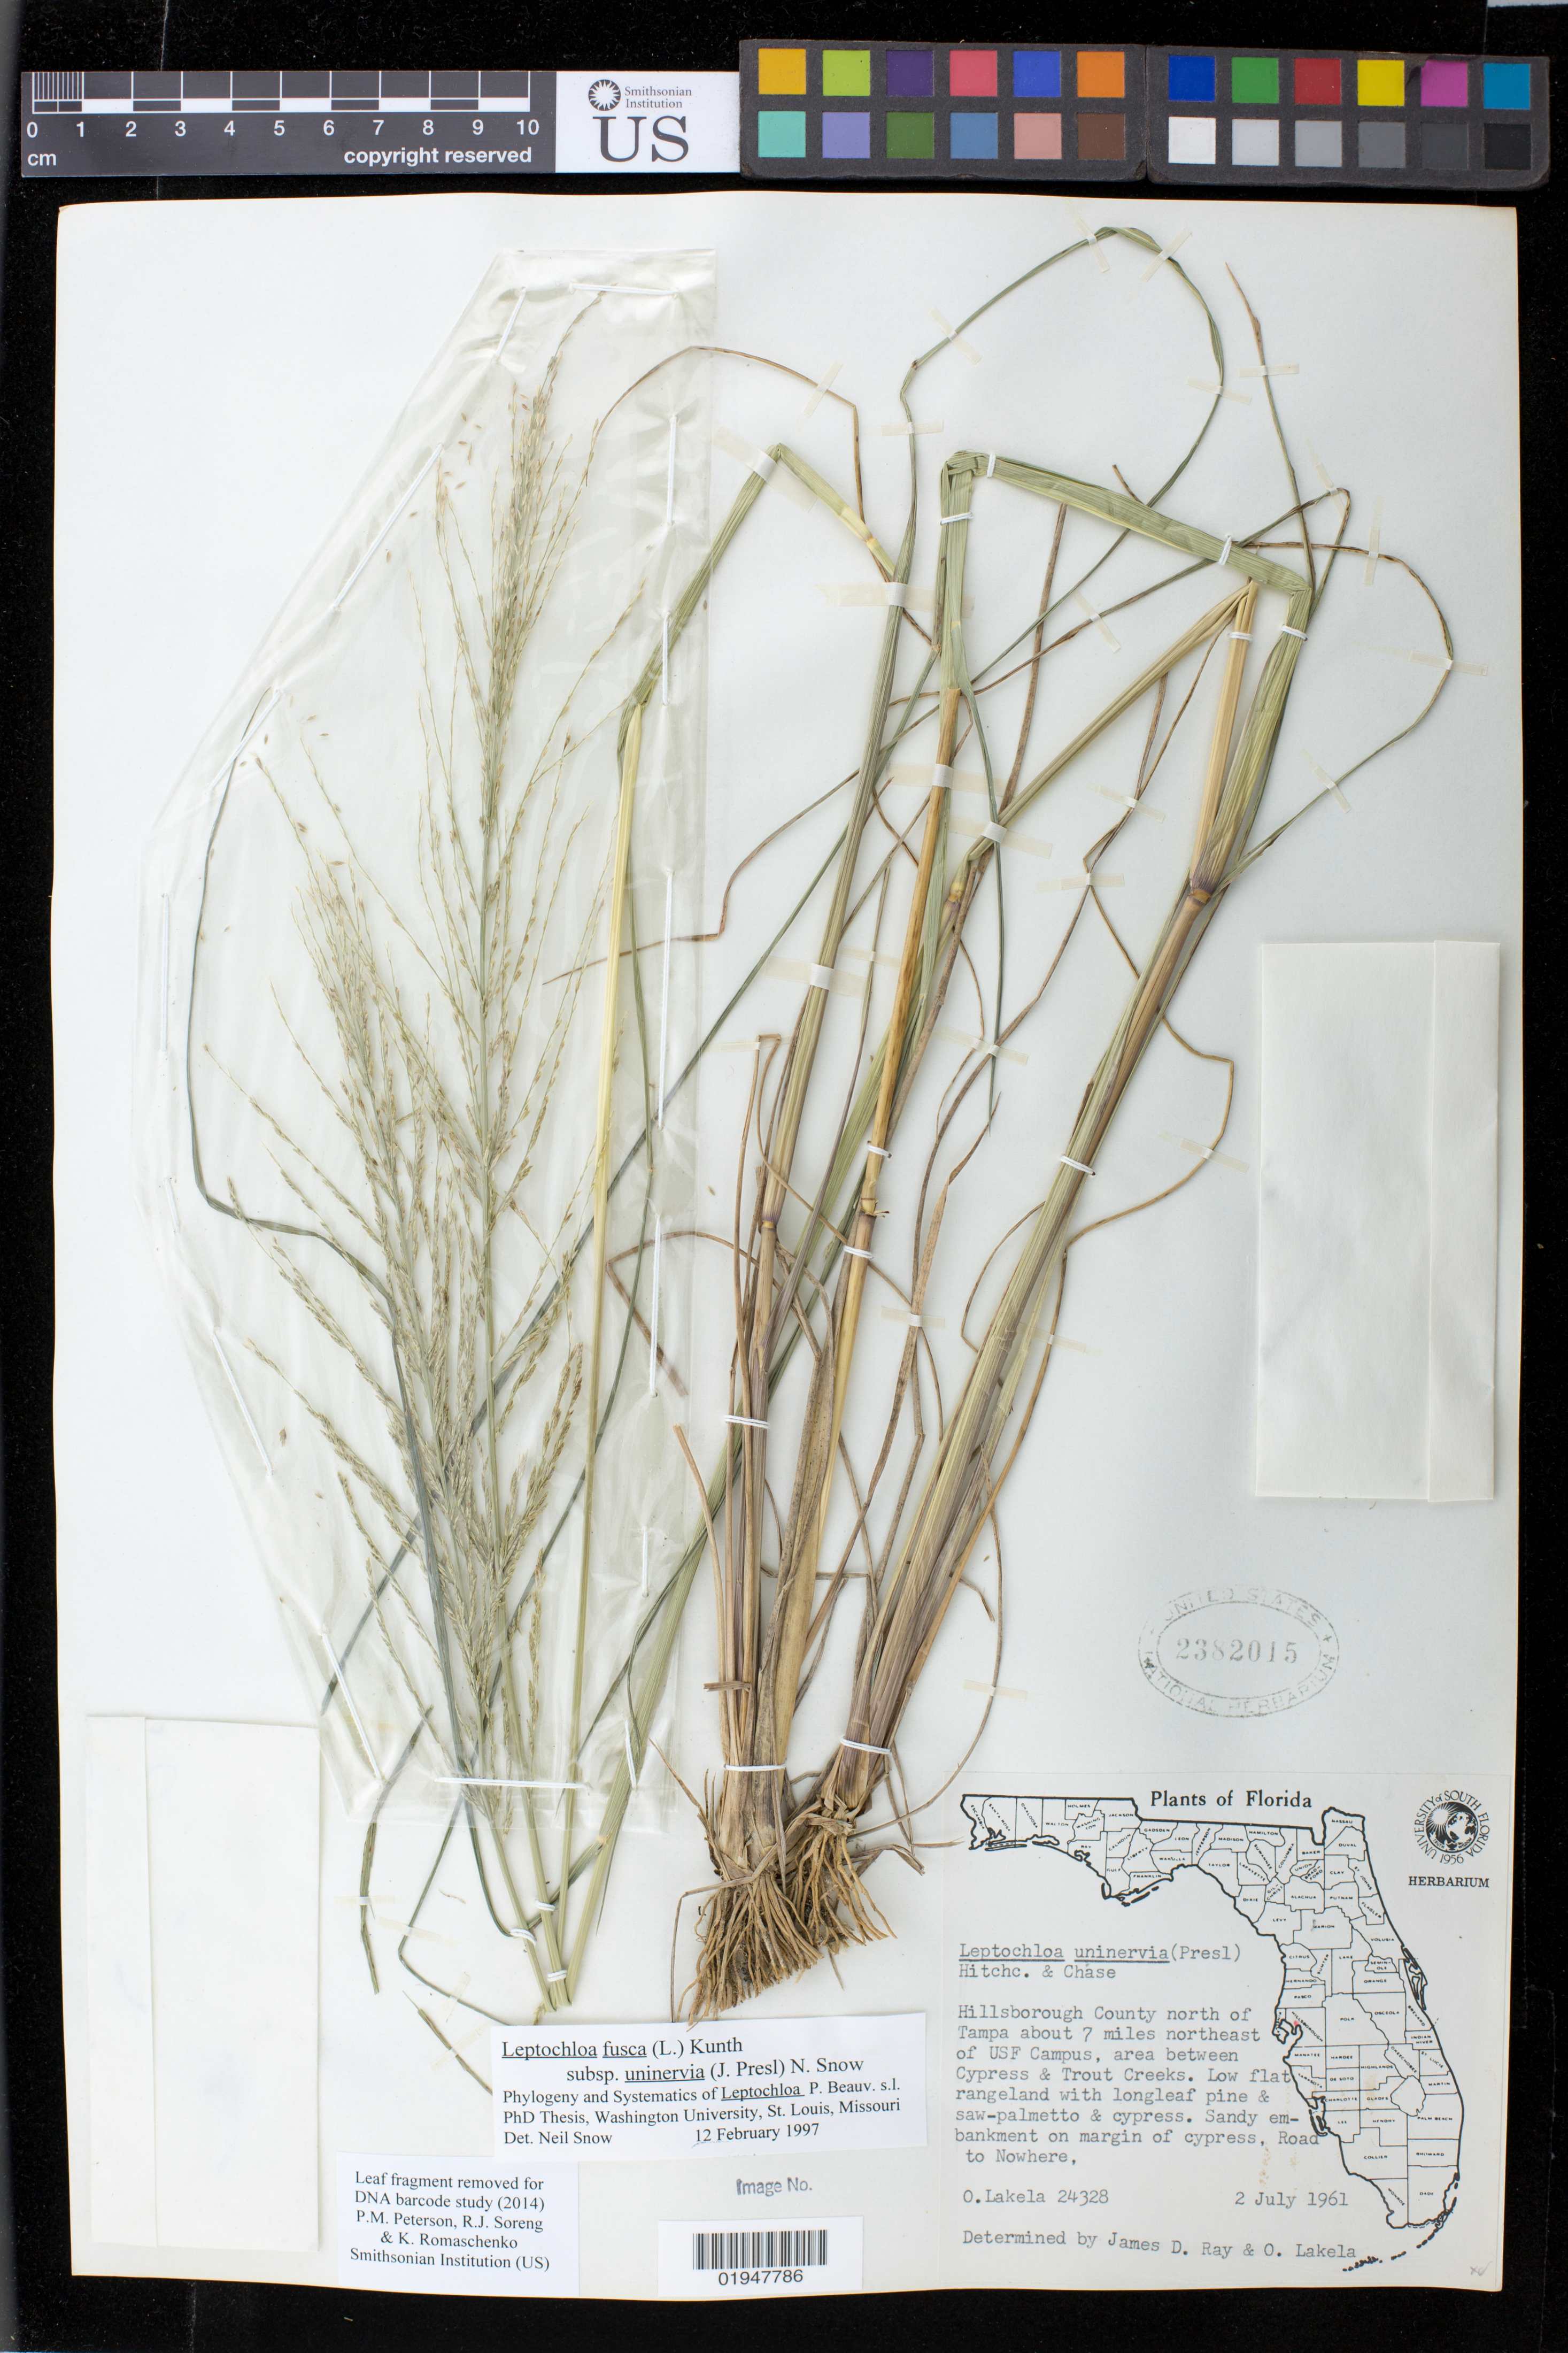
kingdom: Plantae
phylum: Tracheophyta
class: Liliopsida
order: Poales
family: Poaceae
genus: Leptochloa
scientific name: Leptochloa fusca subsp. uninervia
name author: Kunth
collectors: O. Lakela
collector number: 24328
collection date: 1961-07-02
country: United States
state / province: Florida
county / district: Hillsborough County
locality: north of Tampa about 7 miles northeast of USF Campus, area between Cypress & Trout Creeks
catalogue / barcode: US 2382015